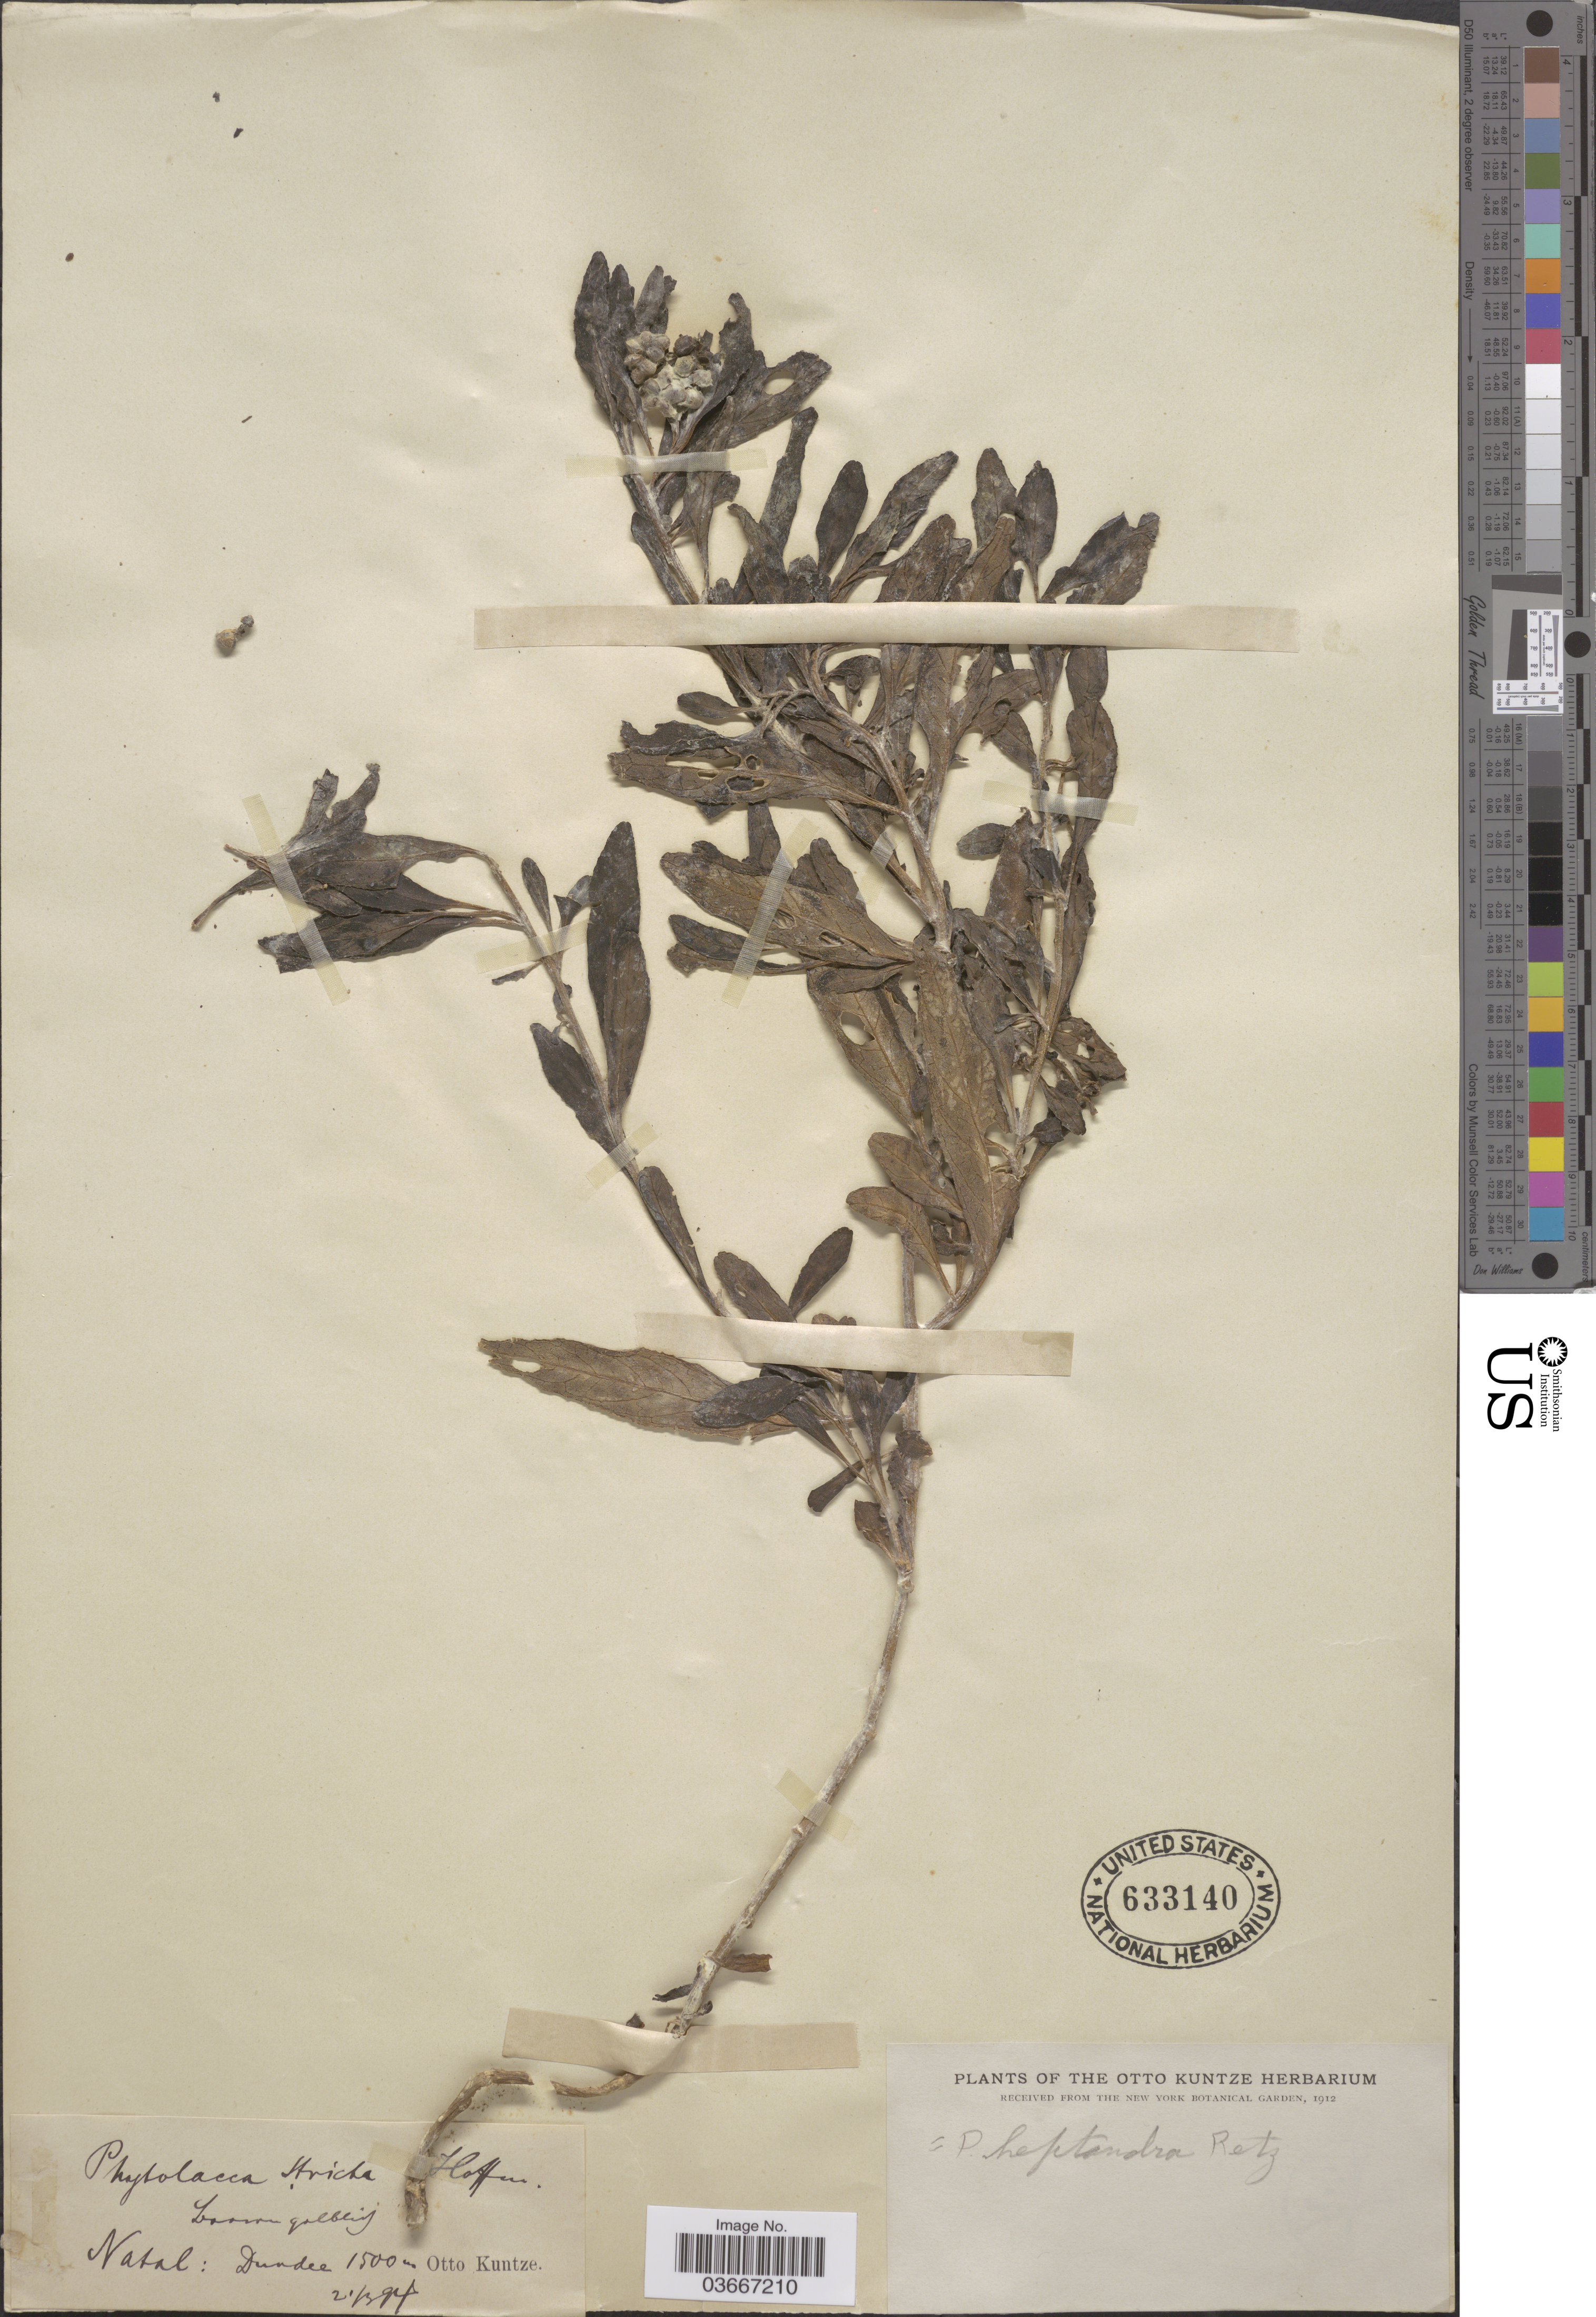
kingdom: Plantae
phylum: Tracheophyta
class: Magnoliopsida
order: Caryophyllales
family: Phytolaccaceae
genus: Phytolacca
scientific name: Phytolacca heptandra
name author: Retz.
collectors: C.E.O. Kuntze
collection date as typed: Transcribed d/m/y: 21/3/94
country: South Africa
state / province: KwaZulu-Natal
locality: Natal: Dundee.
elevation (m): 1500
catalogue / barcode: US 633140